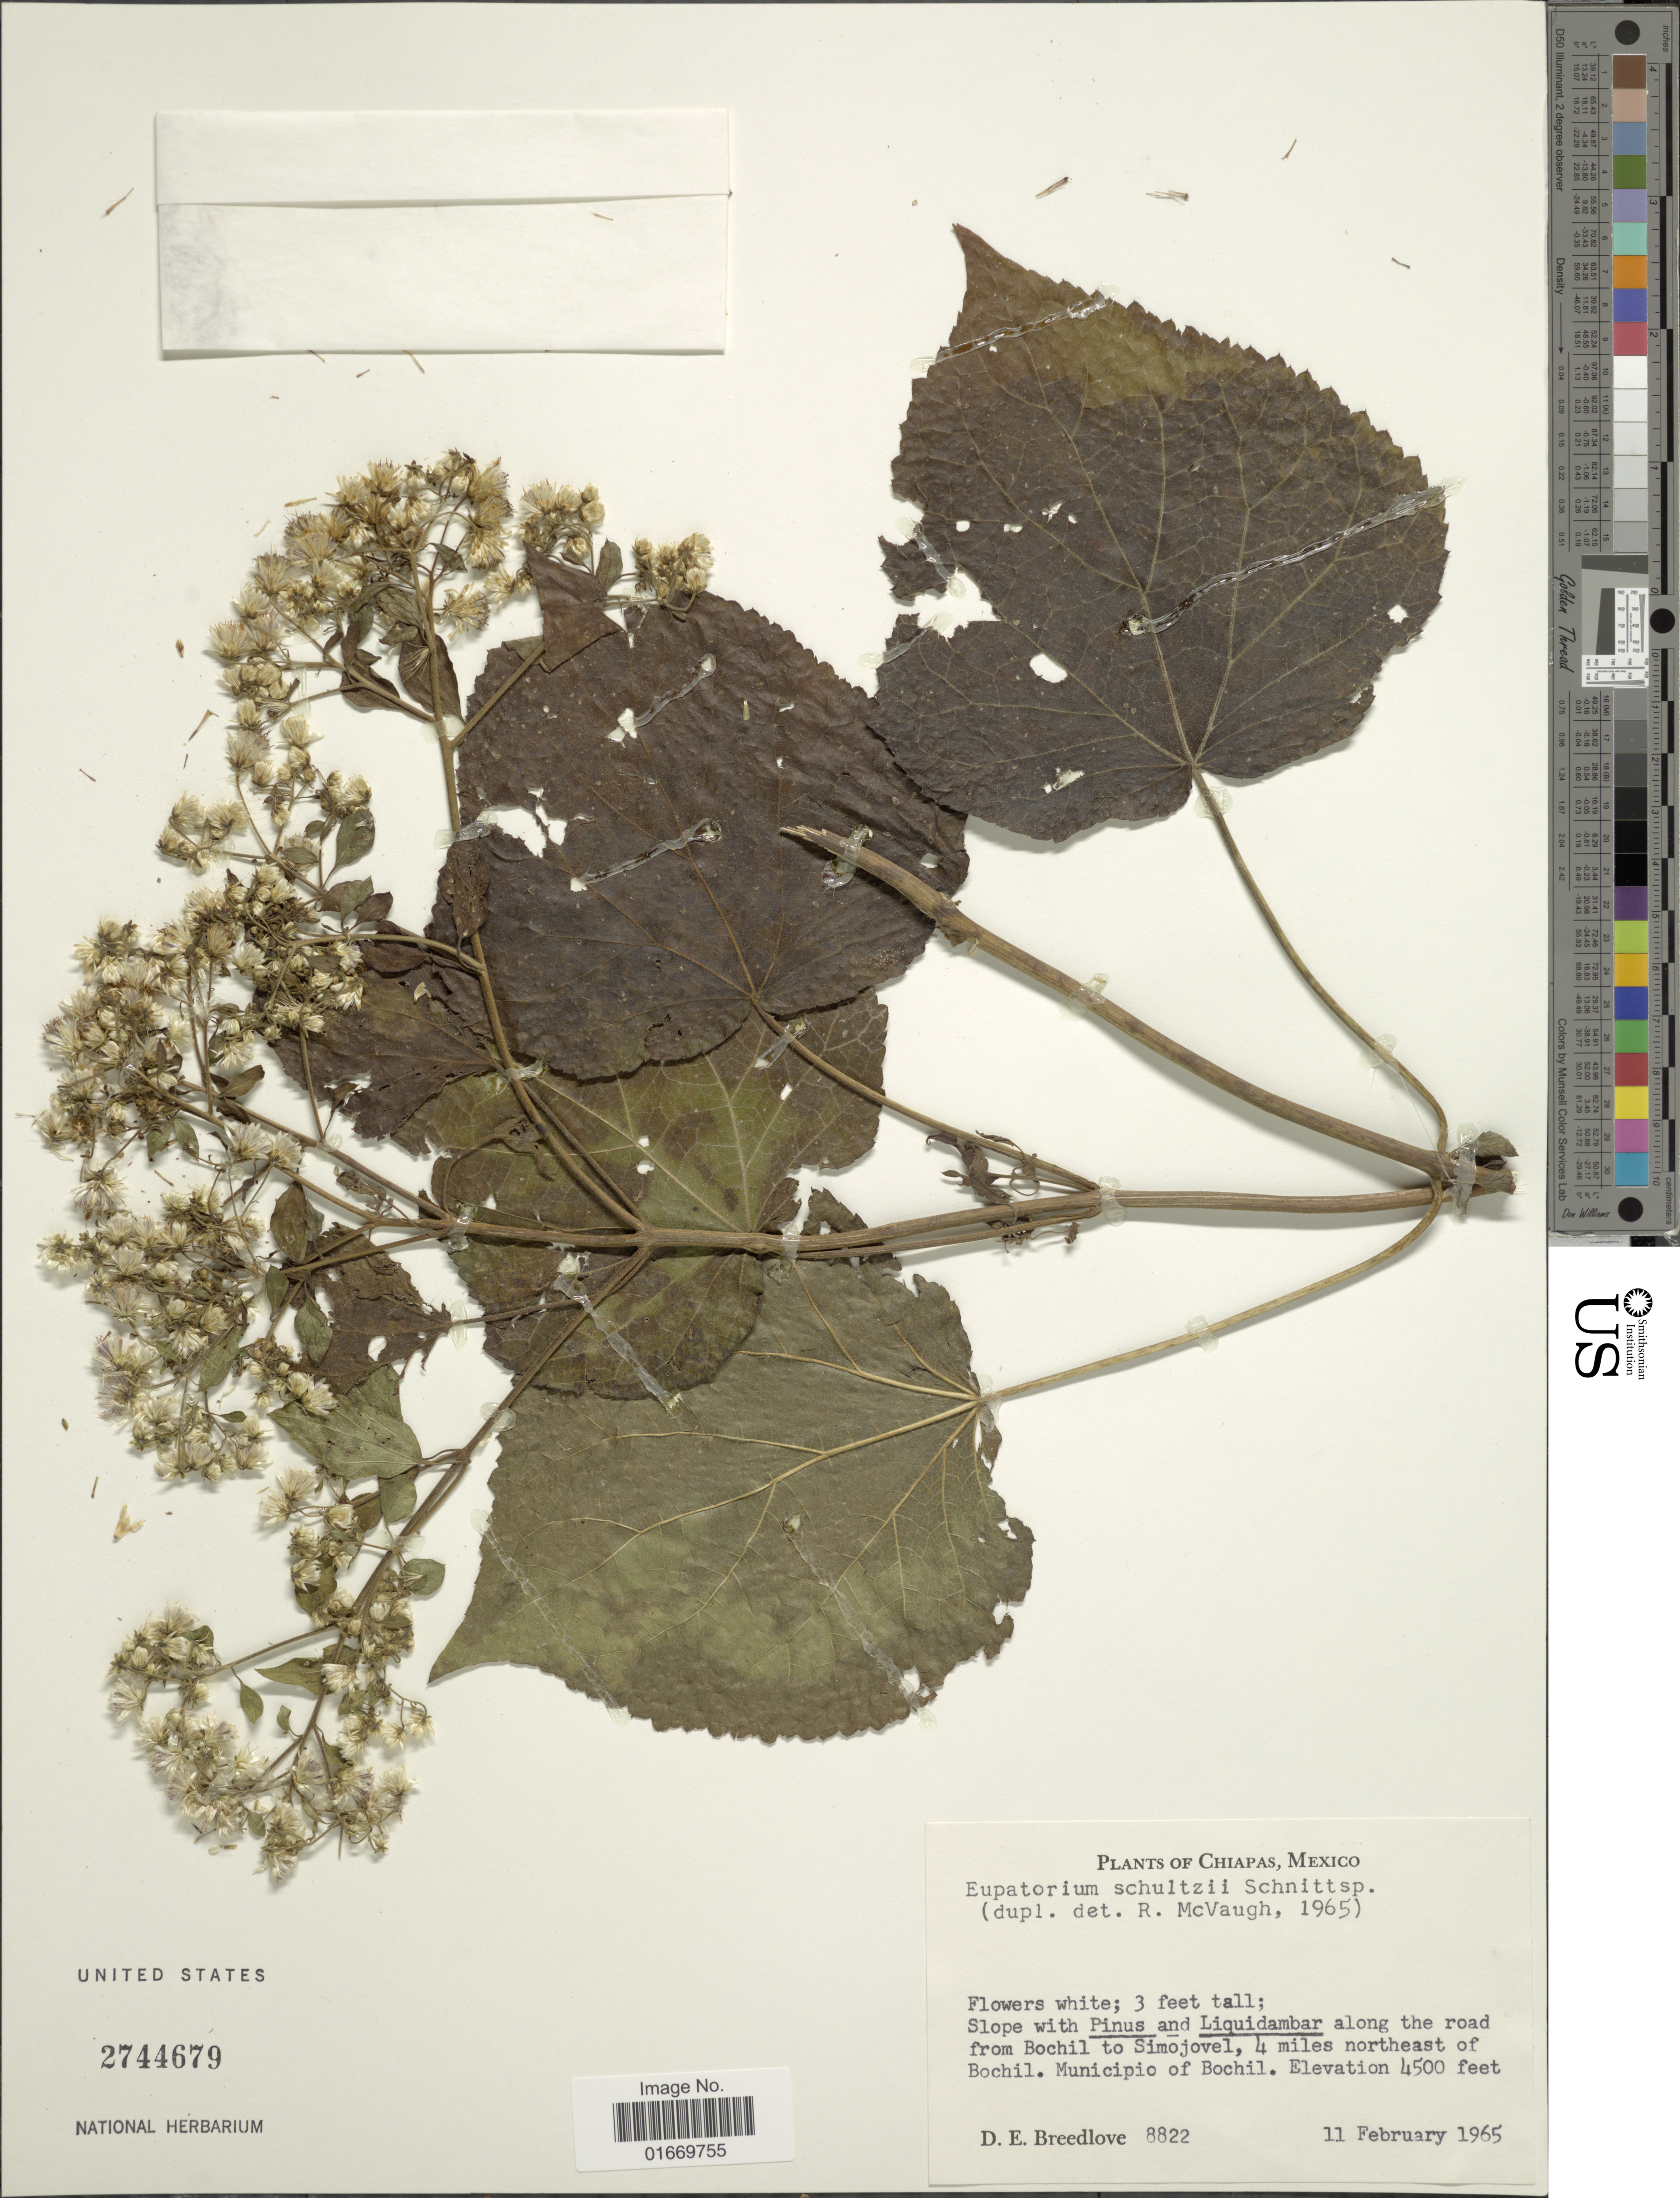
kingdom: Plantae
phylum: Tracheophyta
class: Magnoliopsida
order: Asterales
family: Asteraceae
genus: Peteravenia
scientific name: Peteravenia schultzii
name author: (Schnittsp.) R.M. King & H. Rob.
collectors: D. E. Breedlove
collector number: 8822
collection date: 1965-02-11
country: Mexico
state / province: Chiapas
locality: Chiapas, Mexico. along the road from Bochil to Simohovel, 4 miles northeast of Bochil. Municipio of Bochil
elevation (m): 1372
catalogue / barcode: US 2744679